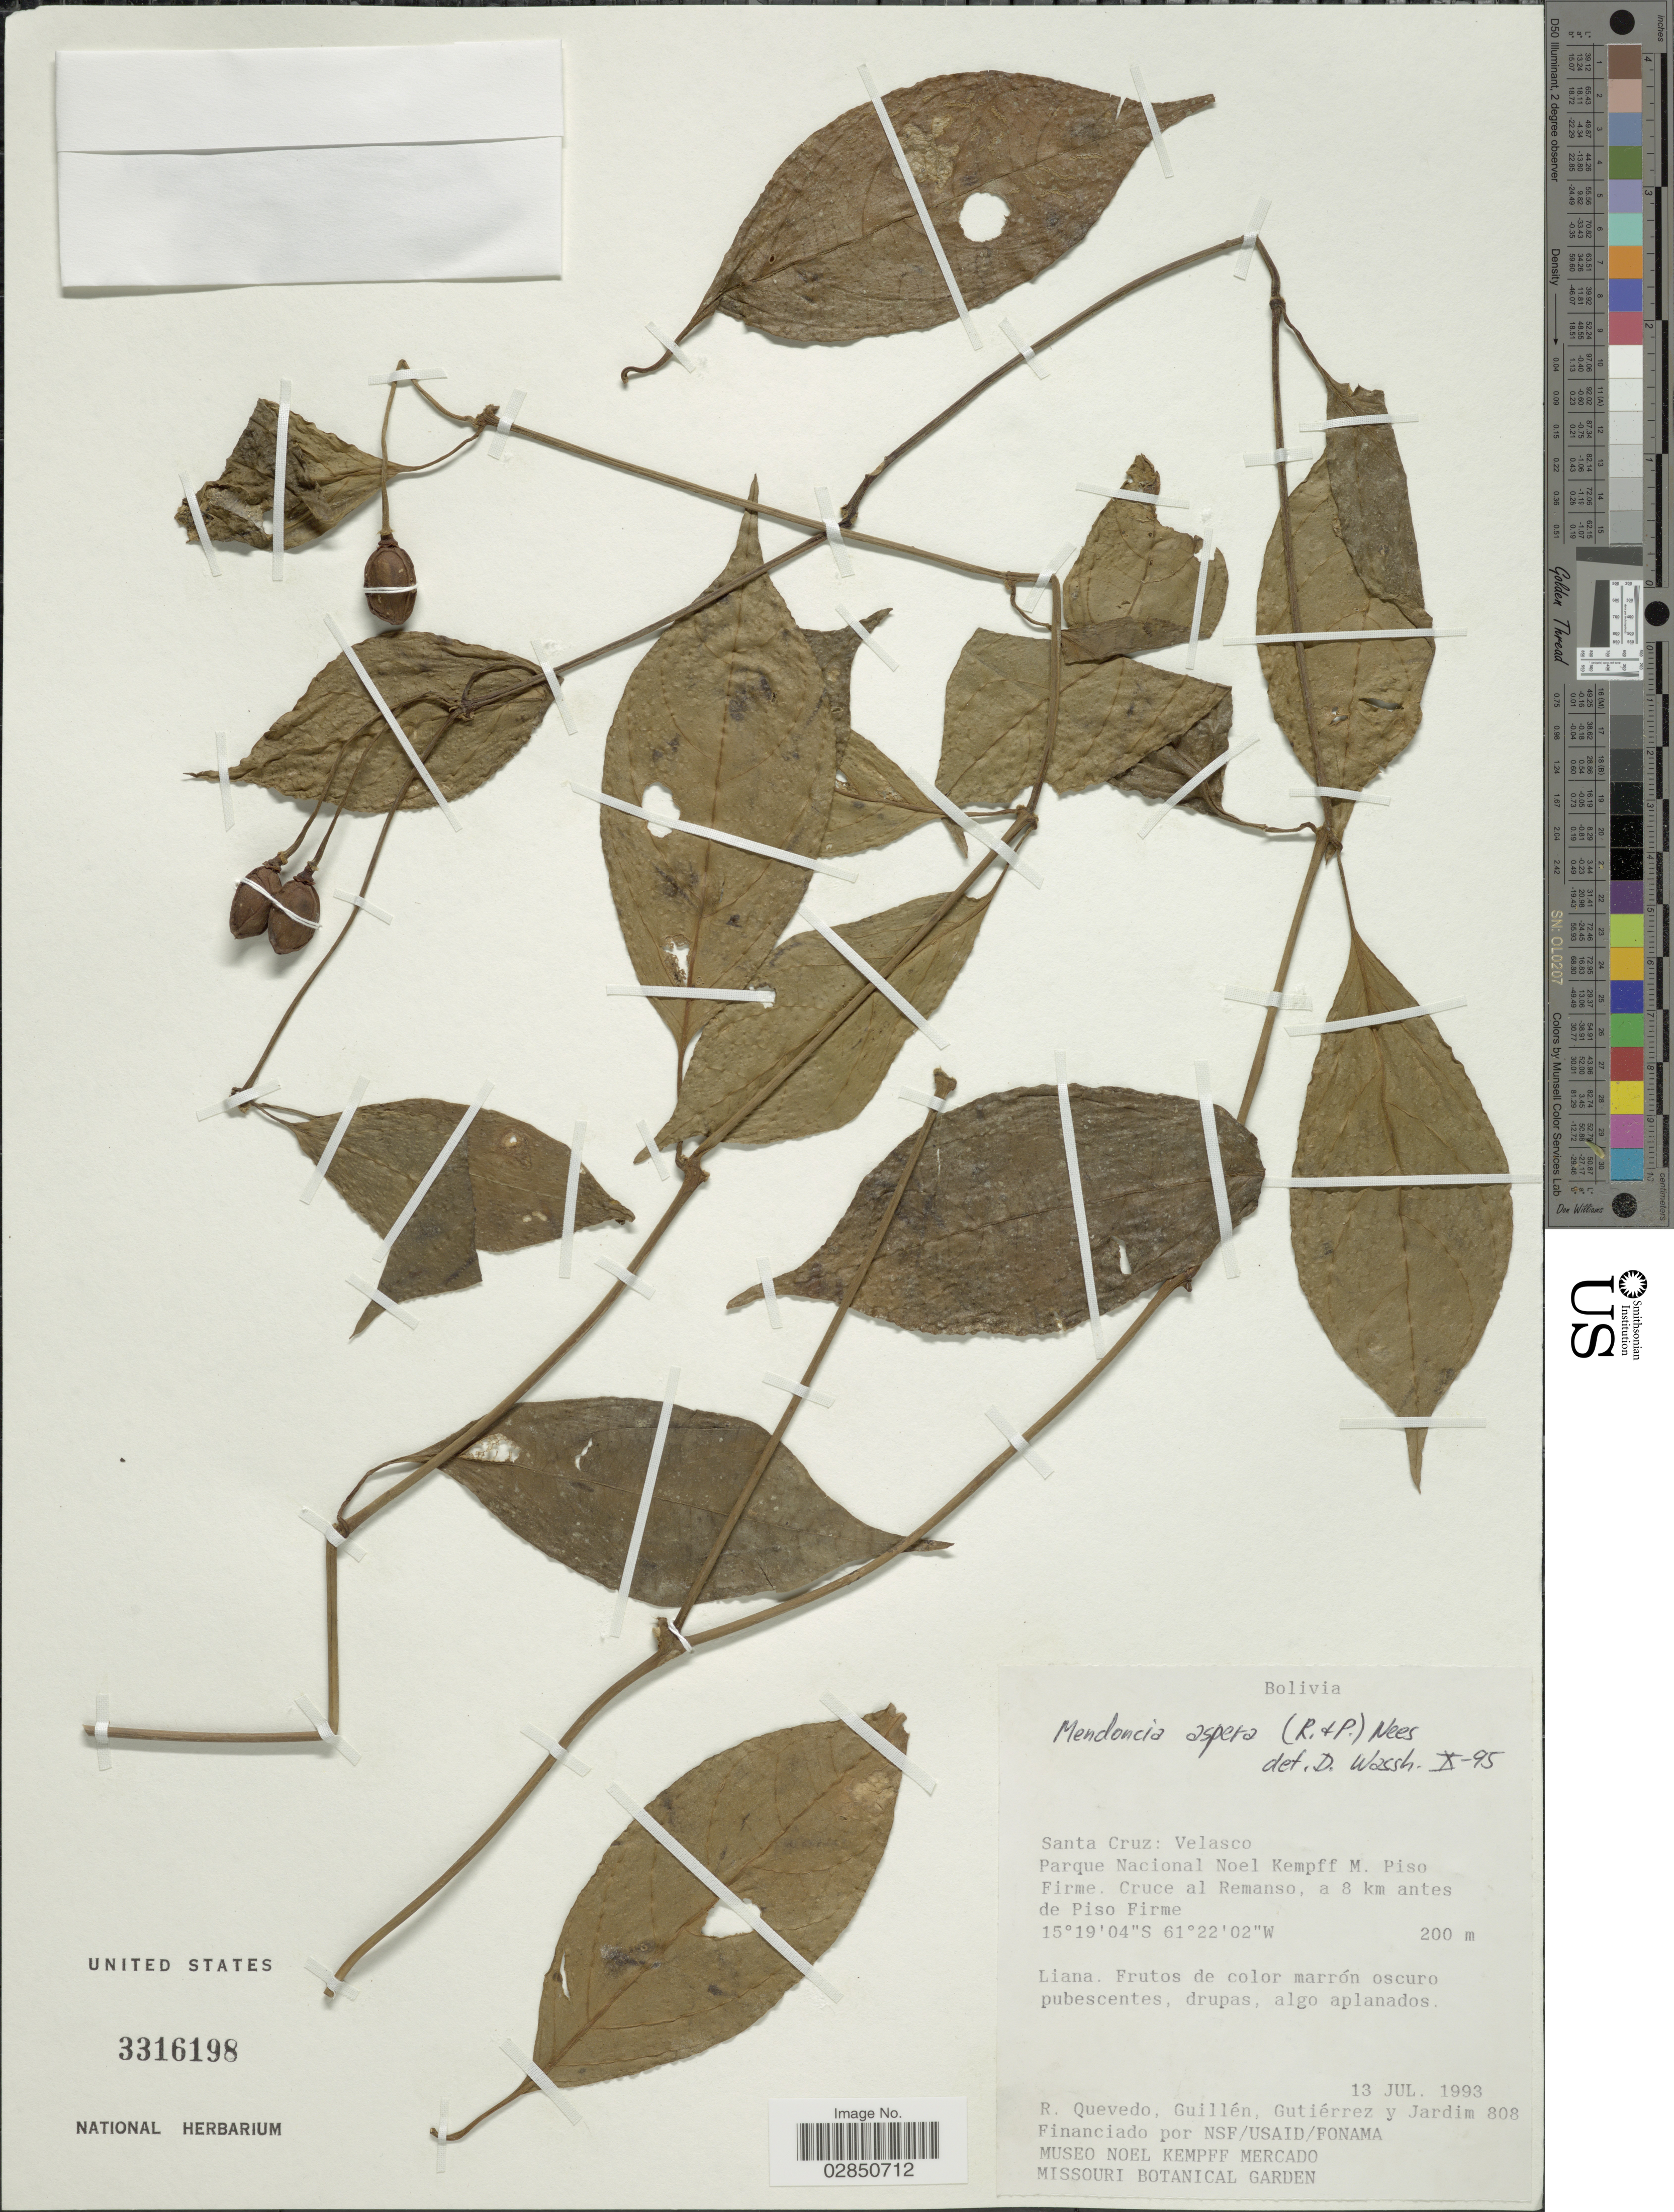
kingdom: Plantae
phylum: Tracheophyta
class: Magnoliopsida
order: Lamiales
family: Acanthaceae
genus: Mendoncia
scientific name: Mendoncia aspera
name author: (Ruiz & Pav.) Nees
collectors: R. Quevedo, -- Guillen, Gutiérrez, -- & Jardim, --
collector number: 808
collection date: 1993-07-13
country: Bolivia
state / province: Santa Cruz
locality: Santa Cruz: Velasco, Parque Nacional Noel Kempff M., Piso Firme, Cruce al Remanso, a 8 km antes de Piso Firme.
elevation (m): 200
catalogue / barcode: US 3316198